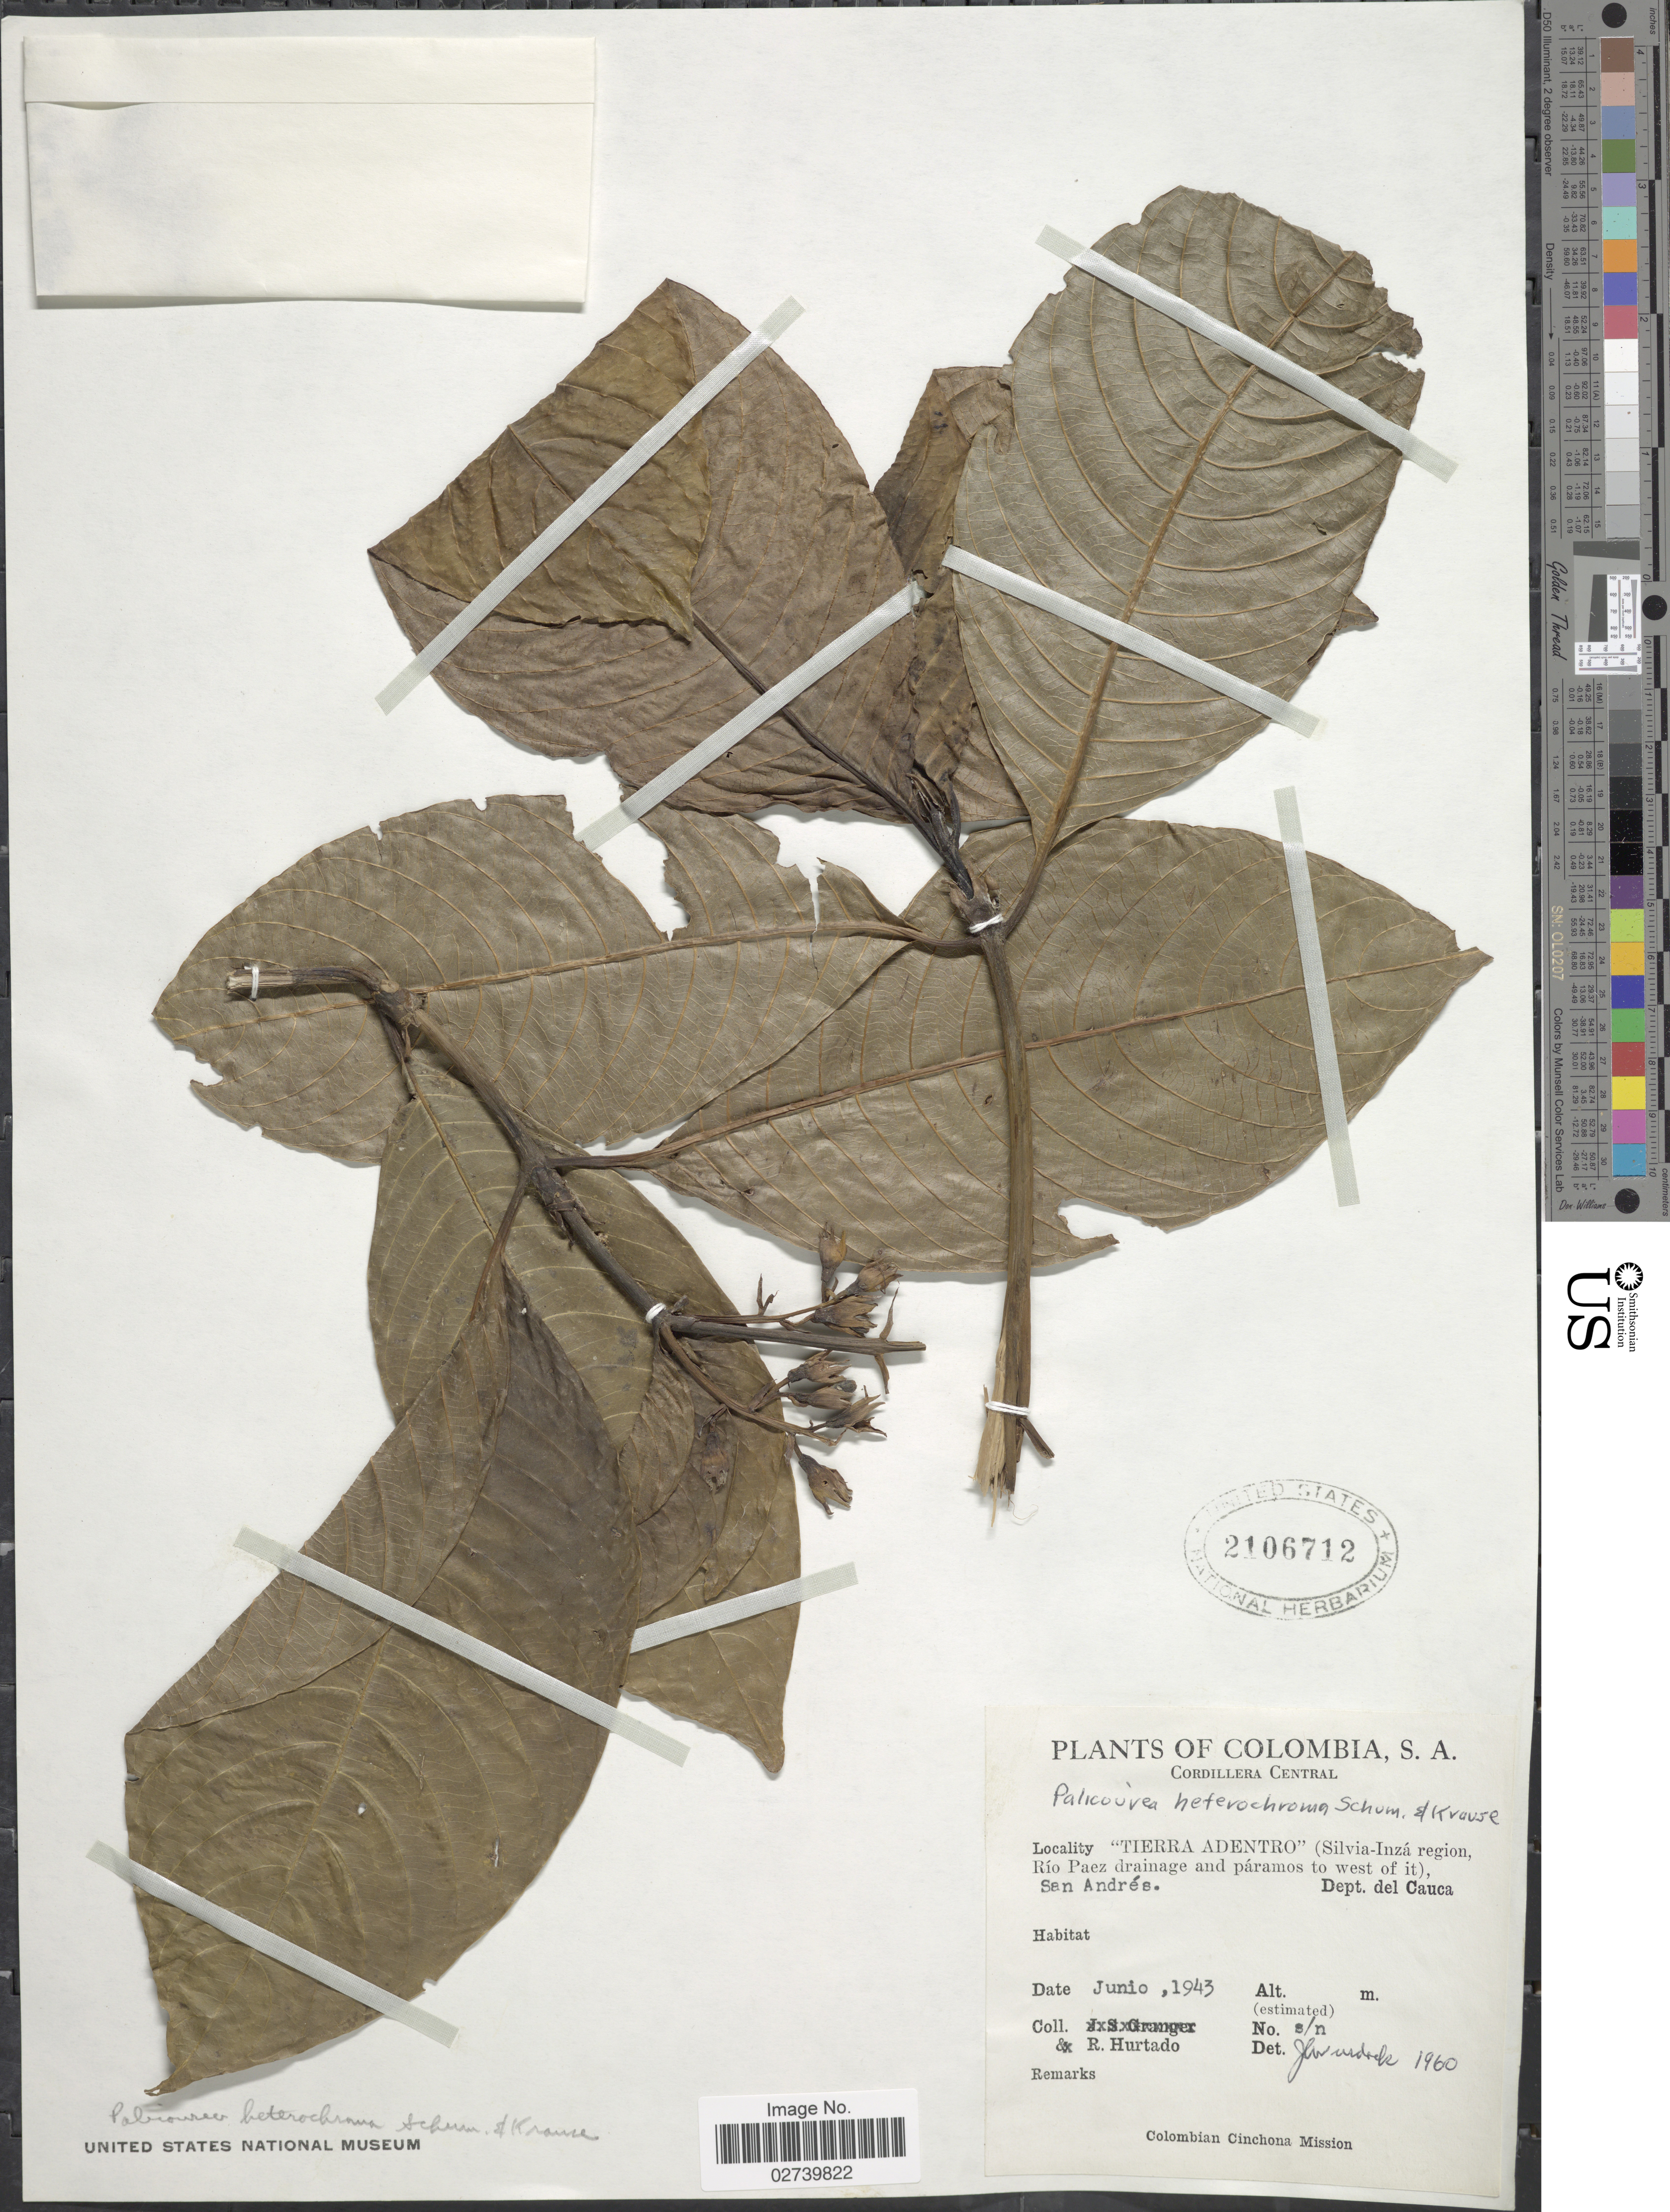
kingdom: Plantae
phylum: Tracheophyta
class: Magnoliopsida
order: Gentianales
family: Rubiaceae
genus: Palicourea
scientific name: Palicourea heterochroma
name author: K. Schum. & K. Krause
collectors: R. Hurtado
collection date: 1943-06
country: Colombia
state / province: Cauca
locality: Cordillera Central. "Tierro Adentro" (Silvia-Inzá region, Río Paez drainage and páramos to west of it), San Andrés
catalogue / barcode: US 2106712